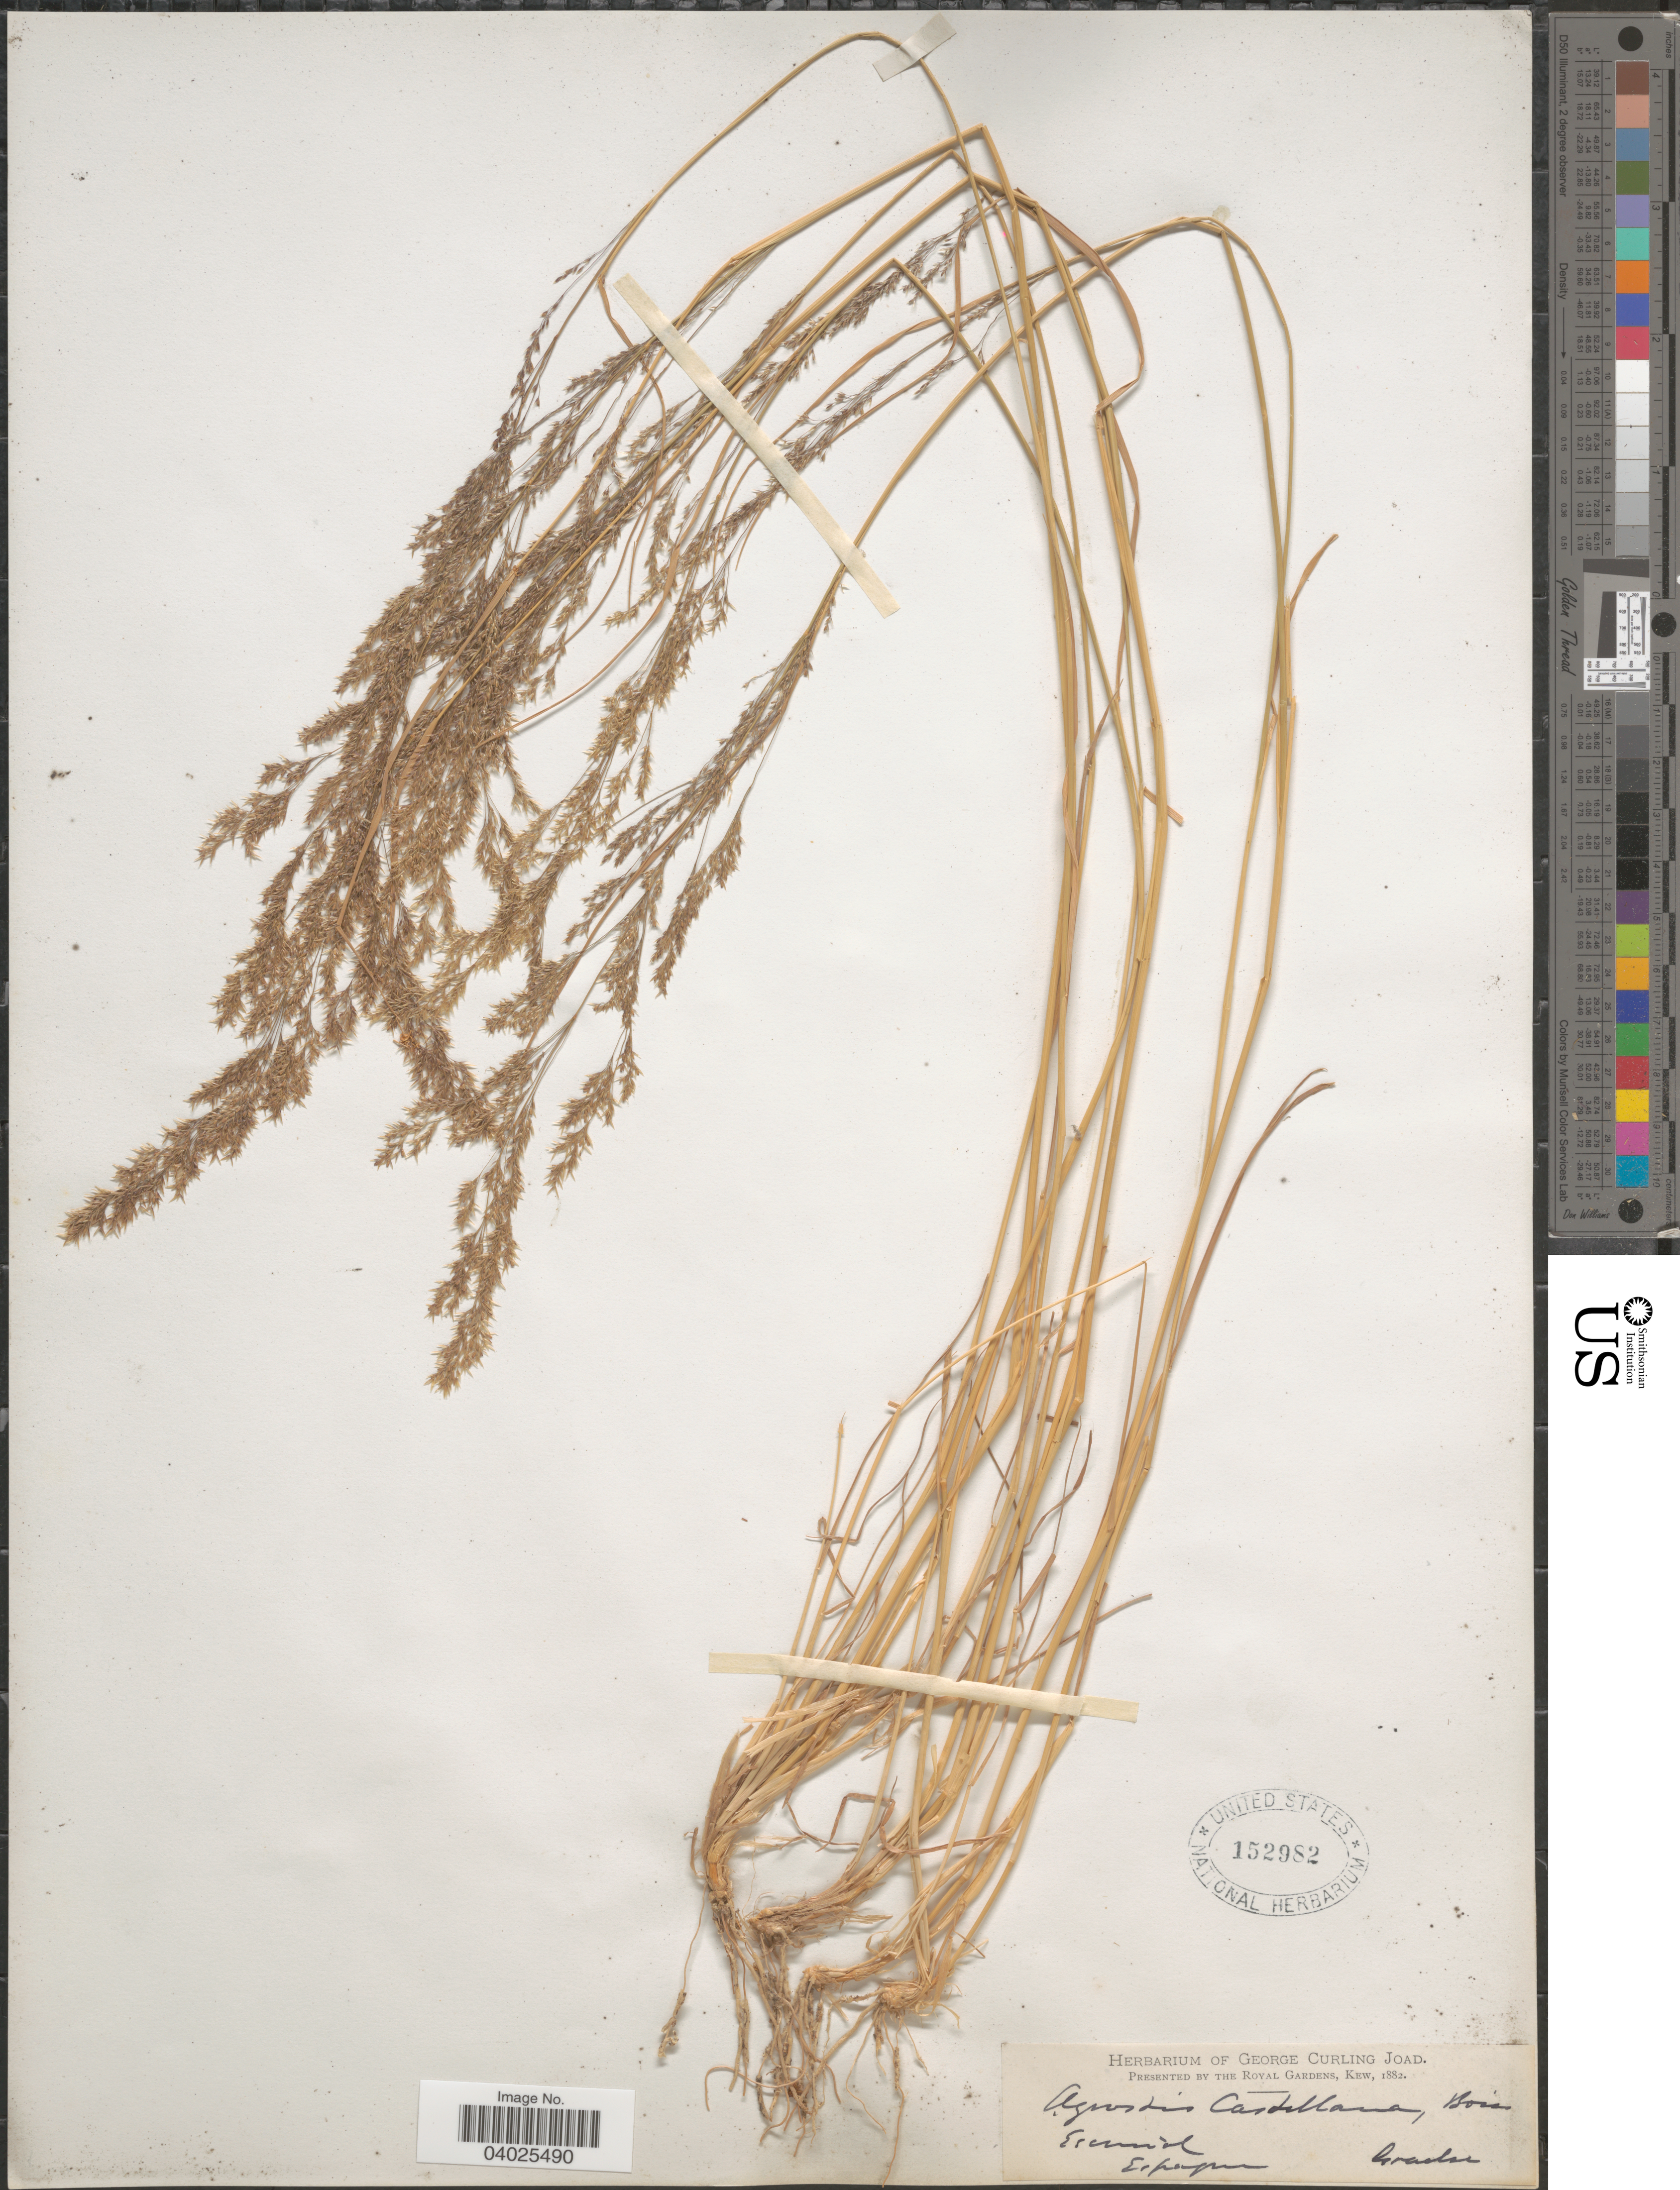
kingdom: Plantae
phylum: Tracheophyta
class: Liliopsida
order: Poales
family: Poaceae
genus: Agrostis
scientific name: Agrostis castellana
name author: Boiss. & Reut.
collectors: Graden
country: Spain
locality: Escorial. Espagne.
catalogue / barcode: US 152982